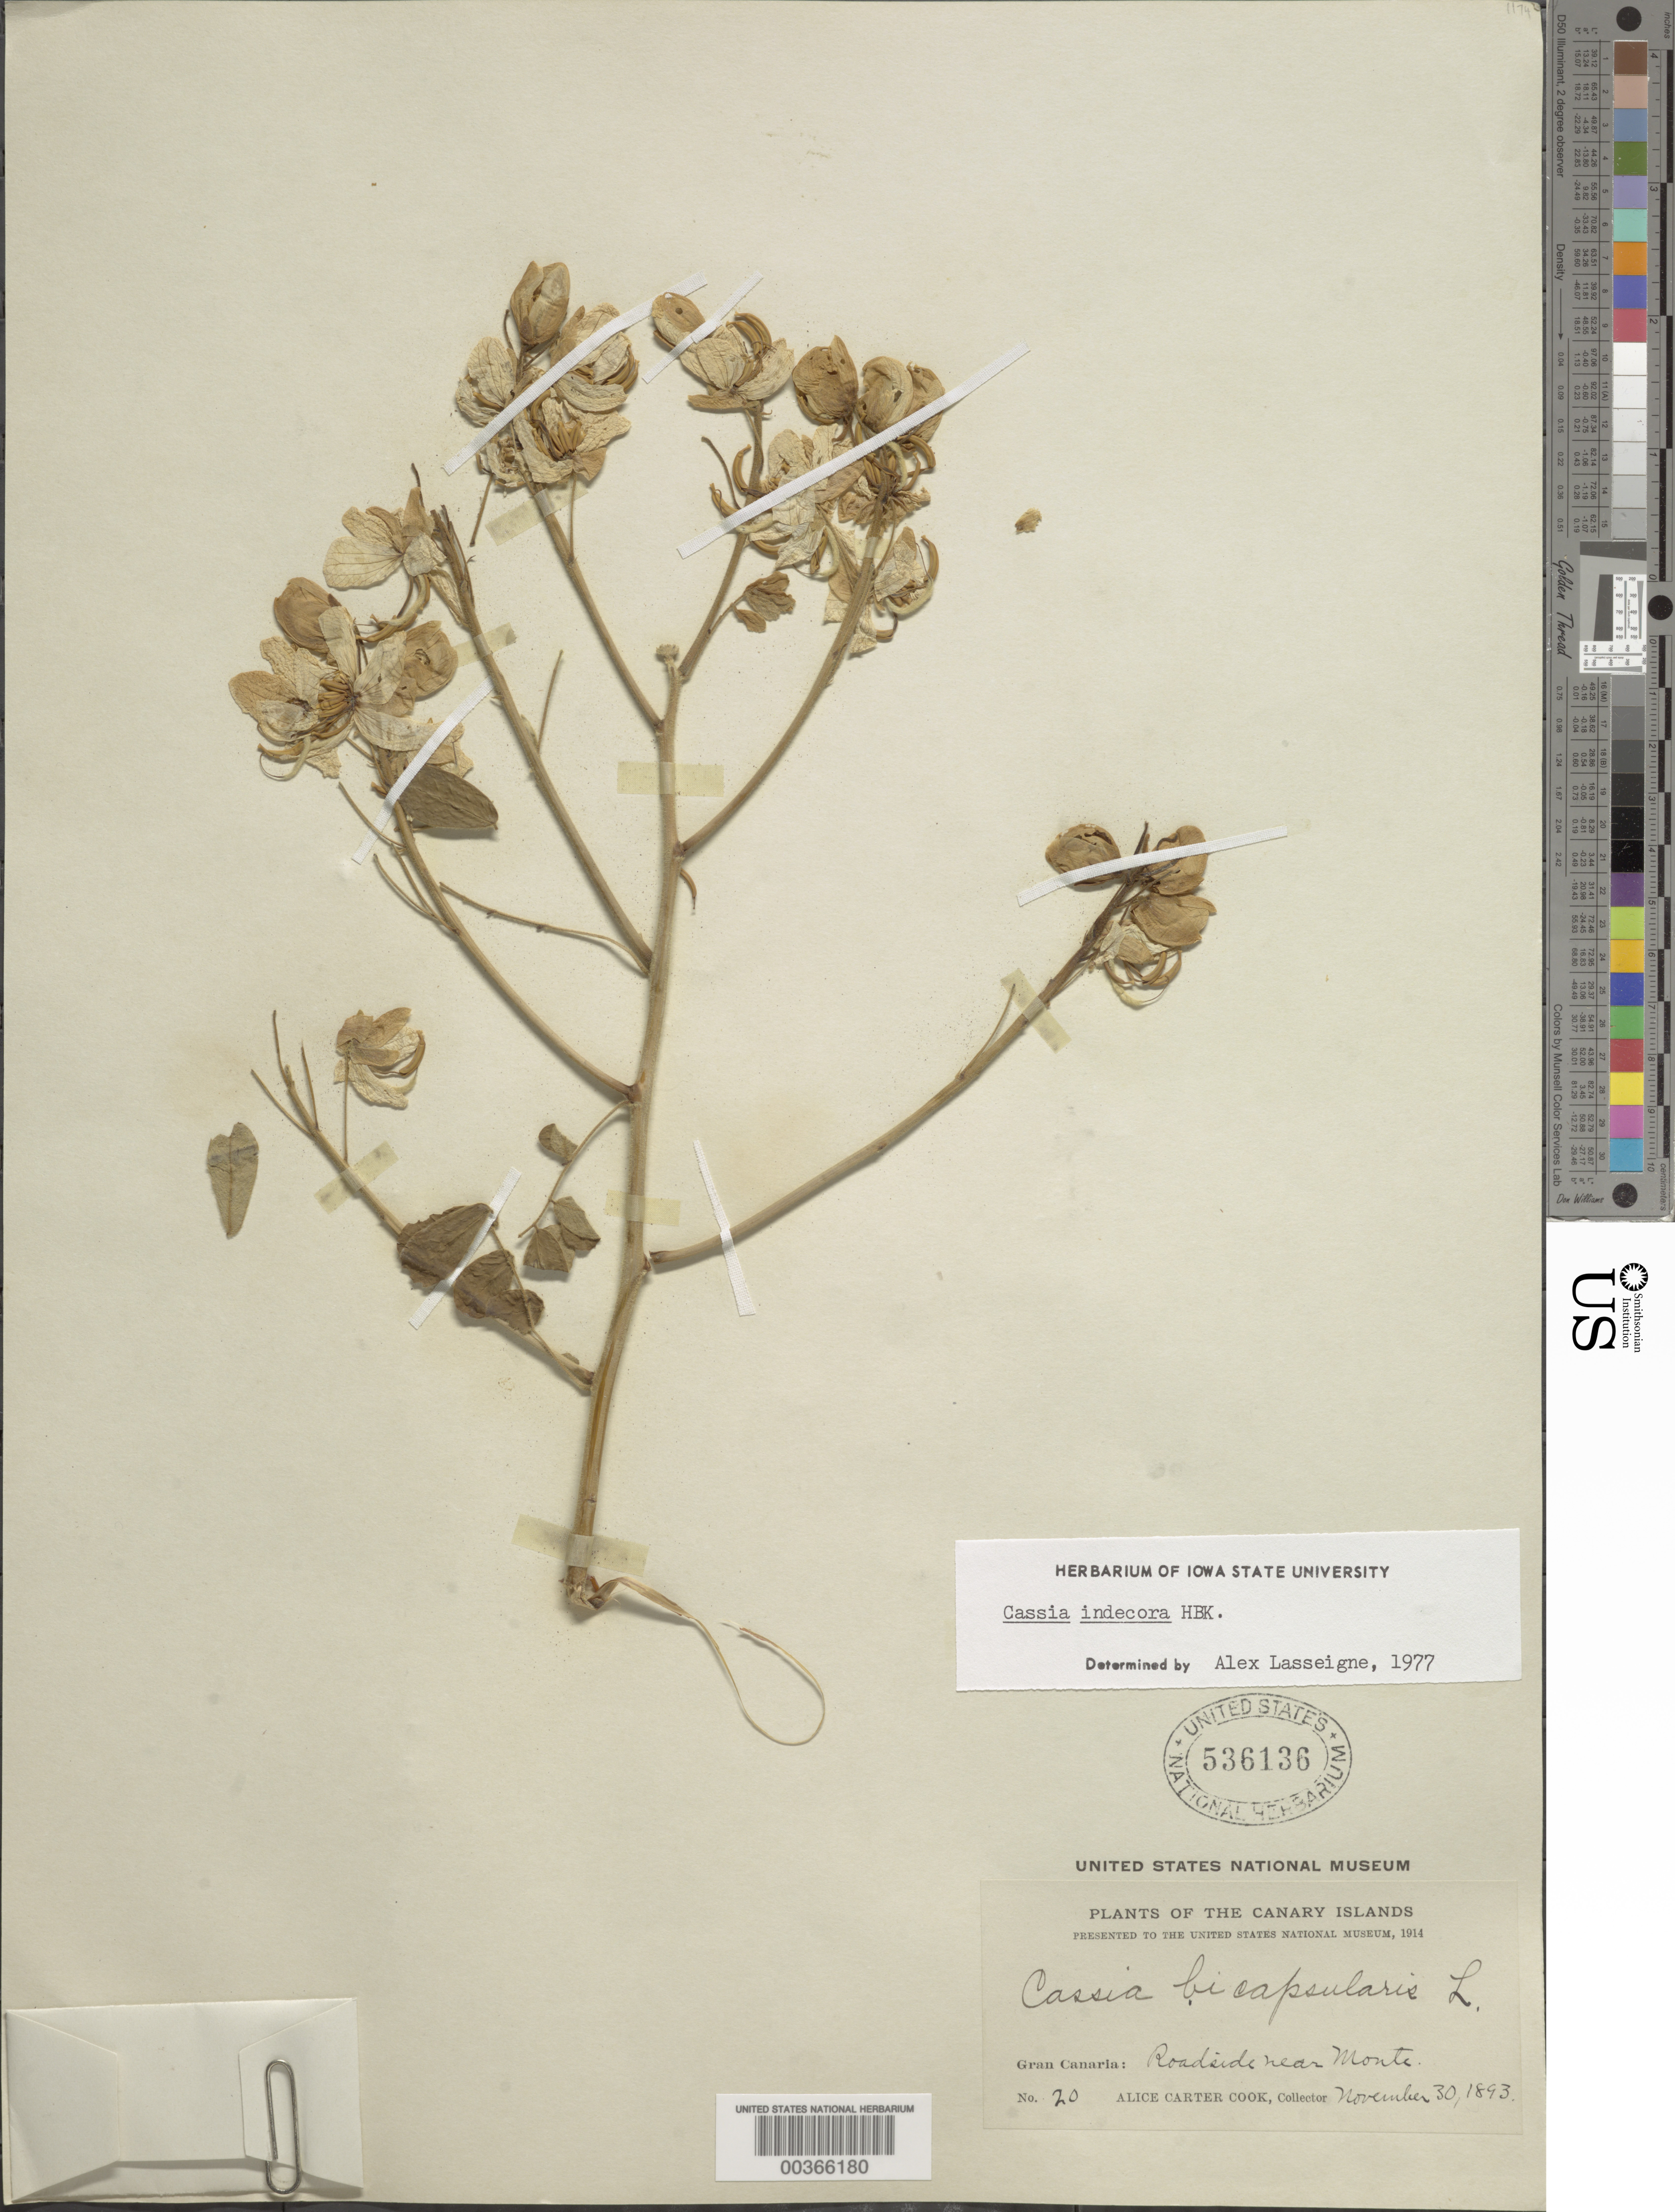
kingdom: Plantae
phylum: Tracheophyta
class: Magnoliopsida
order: Fabales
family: Fabaceae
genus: Cassia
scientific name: Cassia indecora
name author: Kunth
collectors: Alice C. Cook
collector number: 20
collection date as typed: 30 Nov 1893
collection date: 1893-11-30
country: Spain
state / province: Canarias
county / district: Las Palmas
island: Grand Canary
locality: Roadside near monte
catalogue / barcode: US 536136